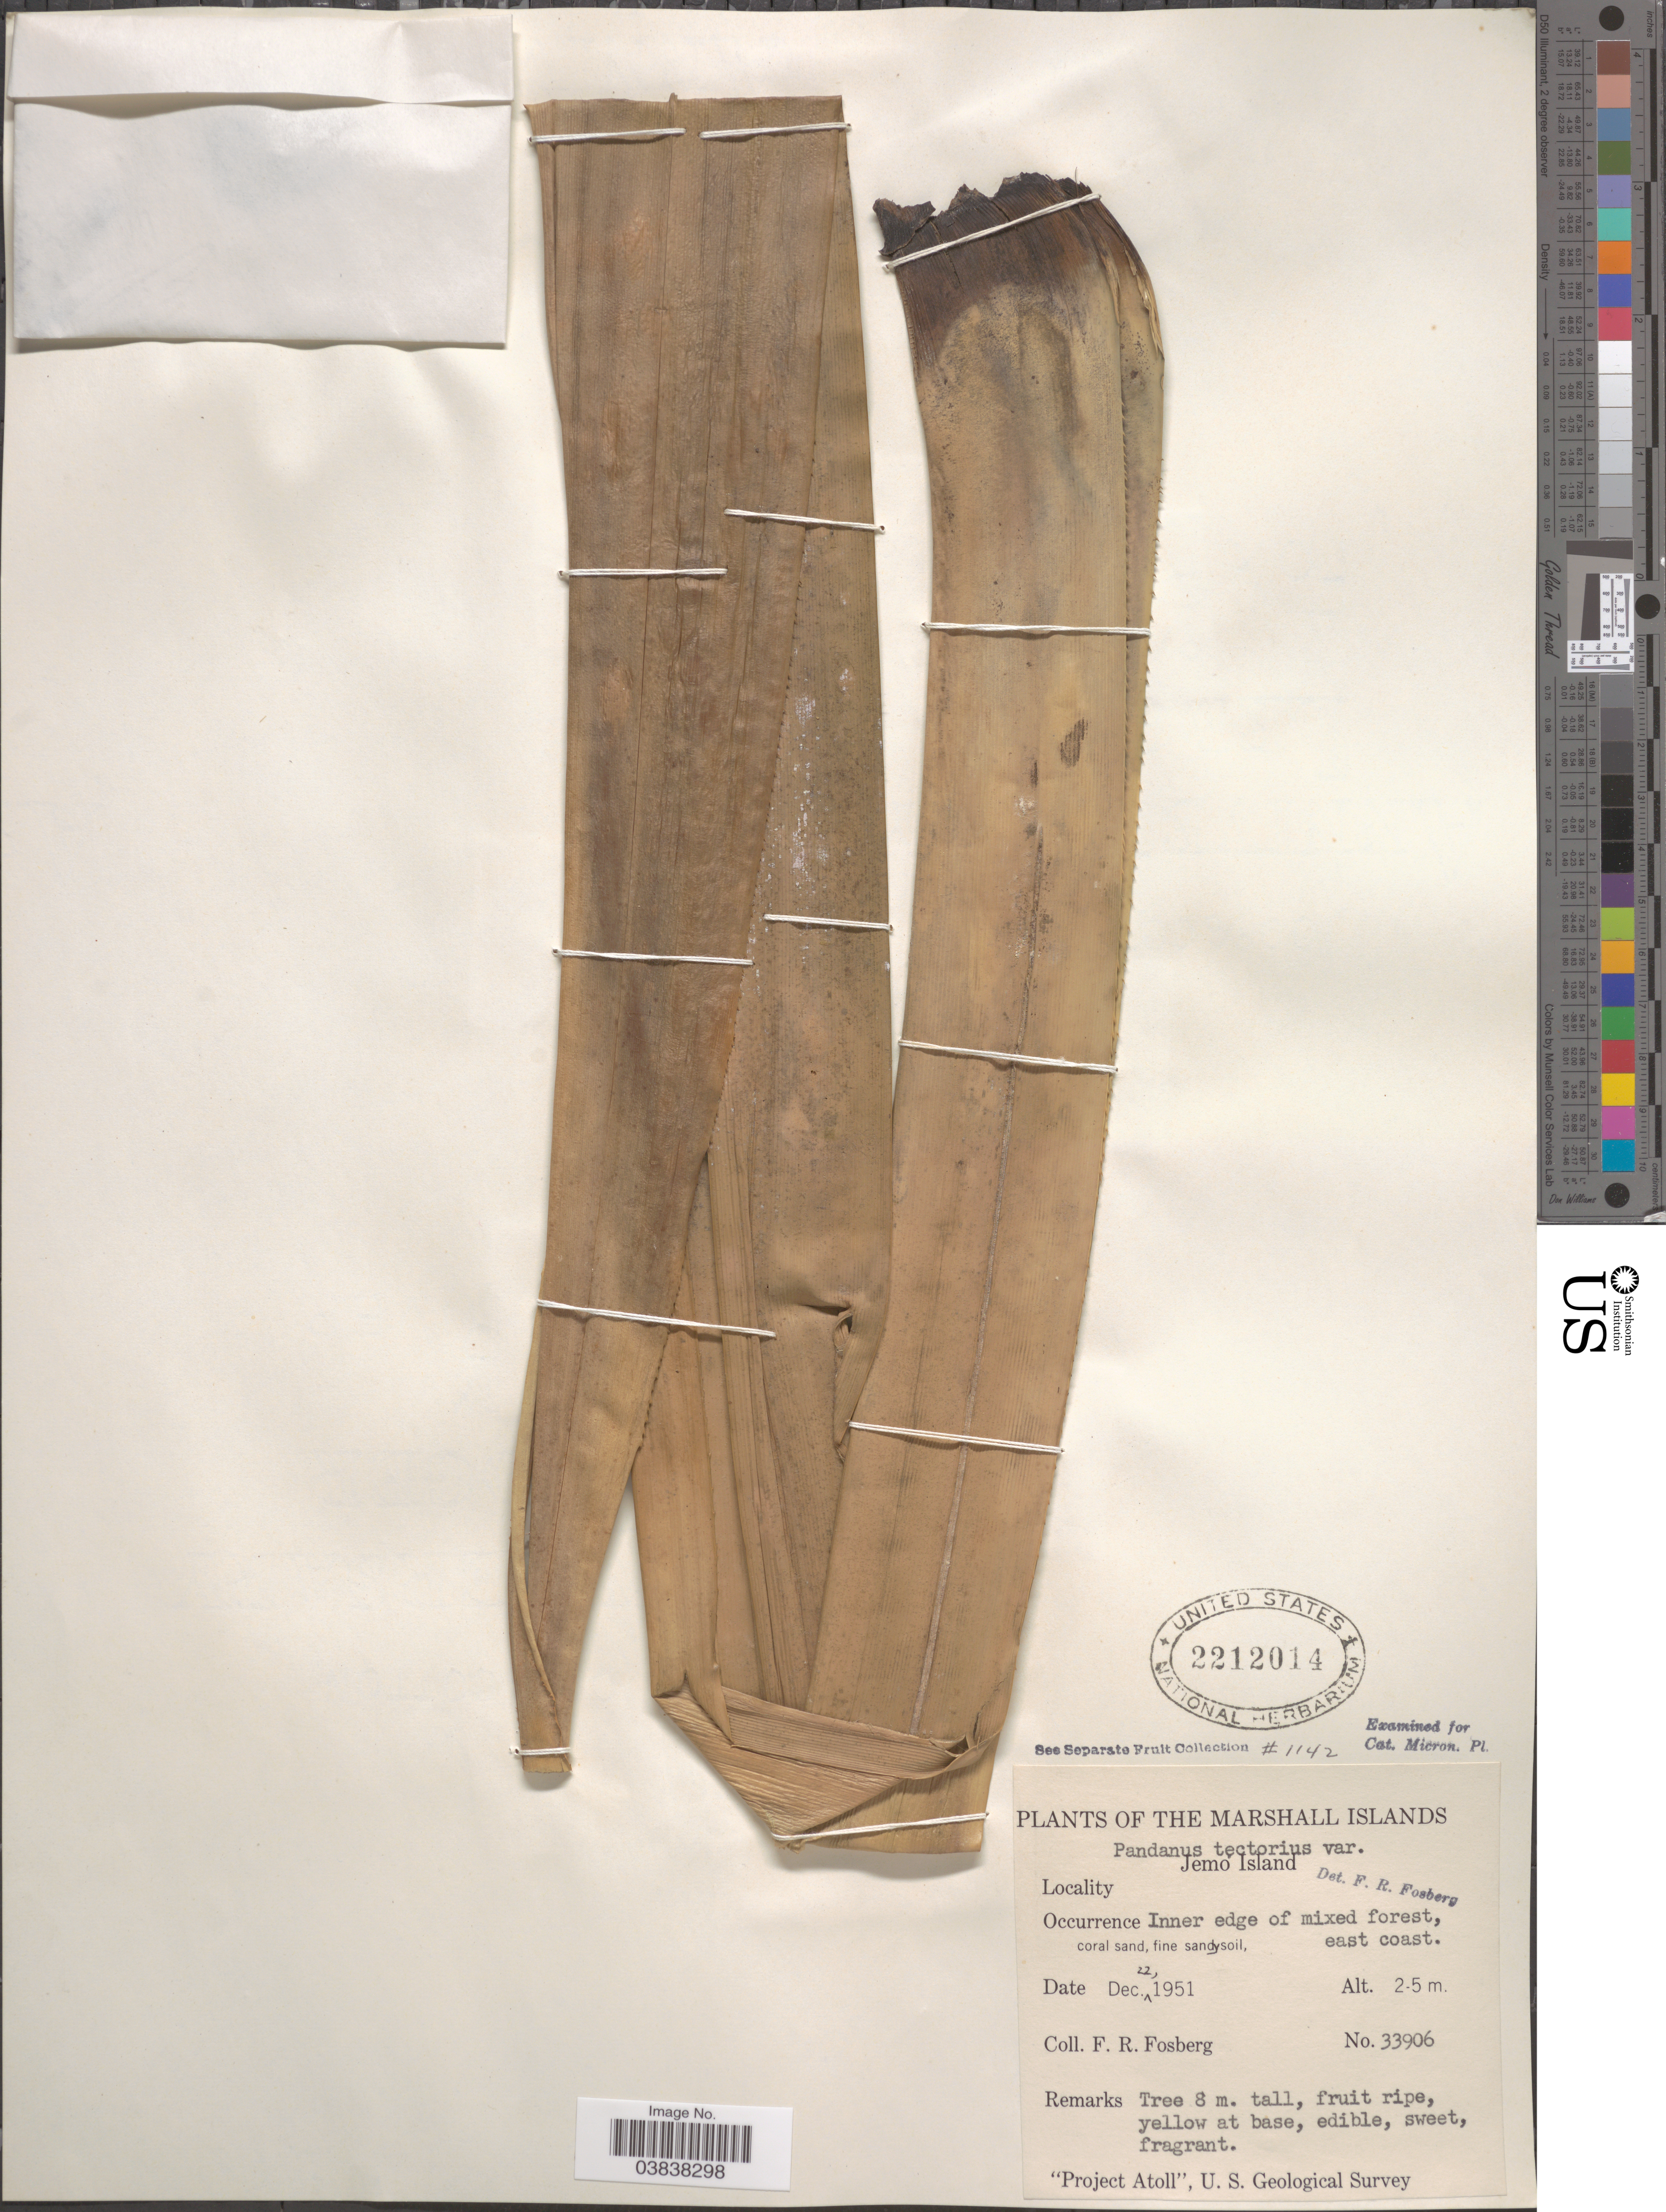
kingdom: Plantae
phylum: Tracheophyta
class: Liliopsida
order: Pandanales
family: Pandanaceae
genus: Pandanus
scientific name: Pandanus pulposus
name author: (Warb.) Martelli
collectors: F. R. Fosberg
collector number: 33906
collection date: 1951-12-22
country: Marshall Islands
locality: Jemo Island. East coast.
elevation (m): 2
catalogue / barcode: US 2212014